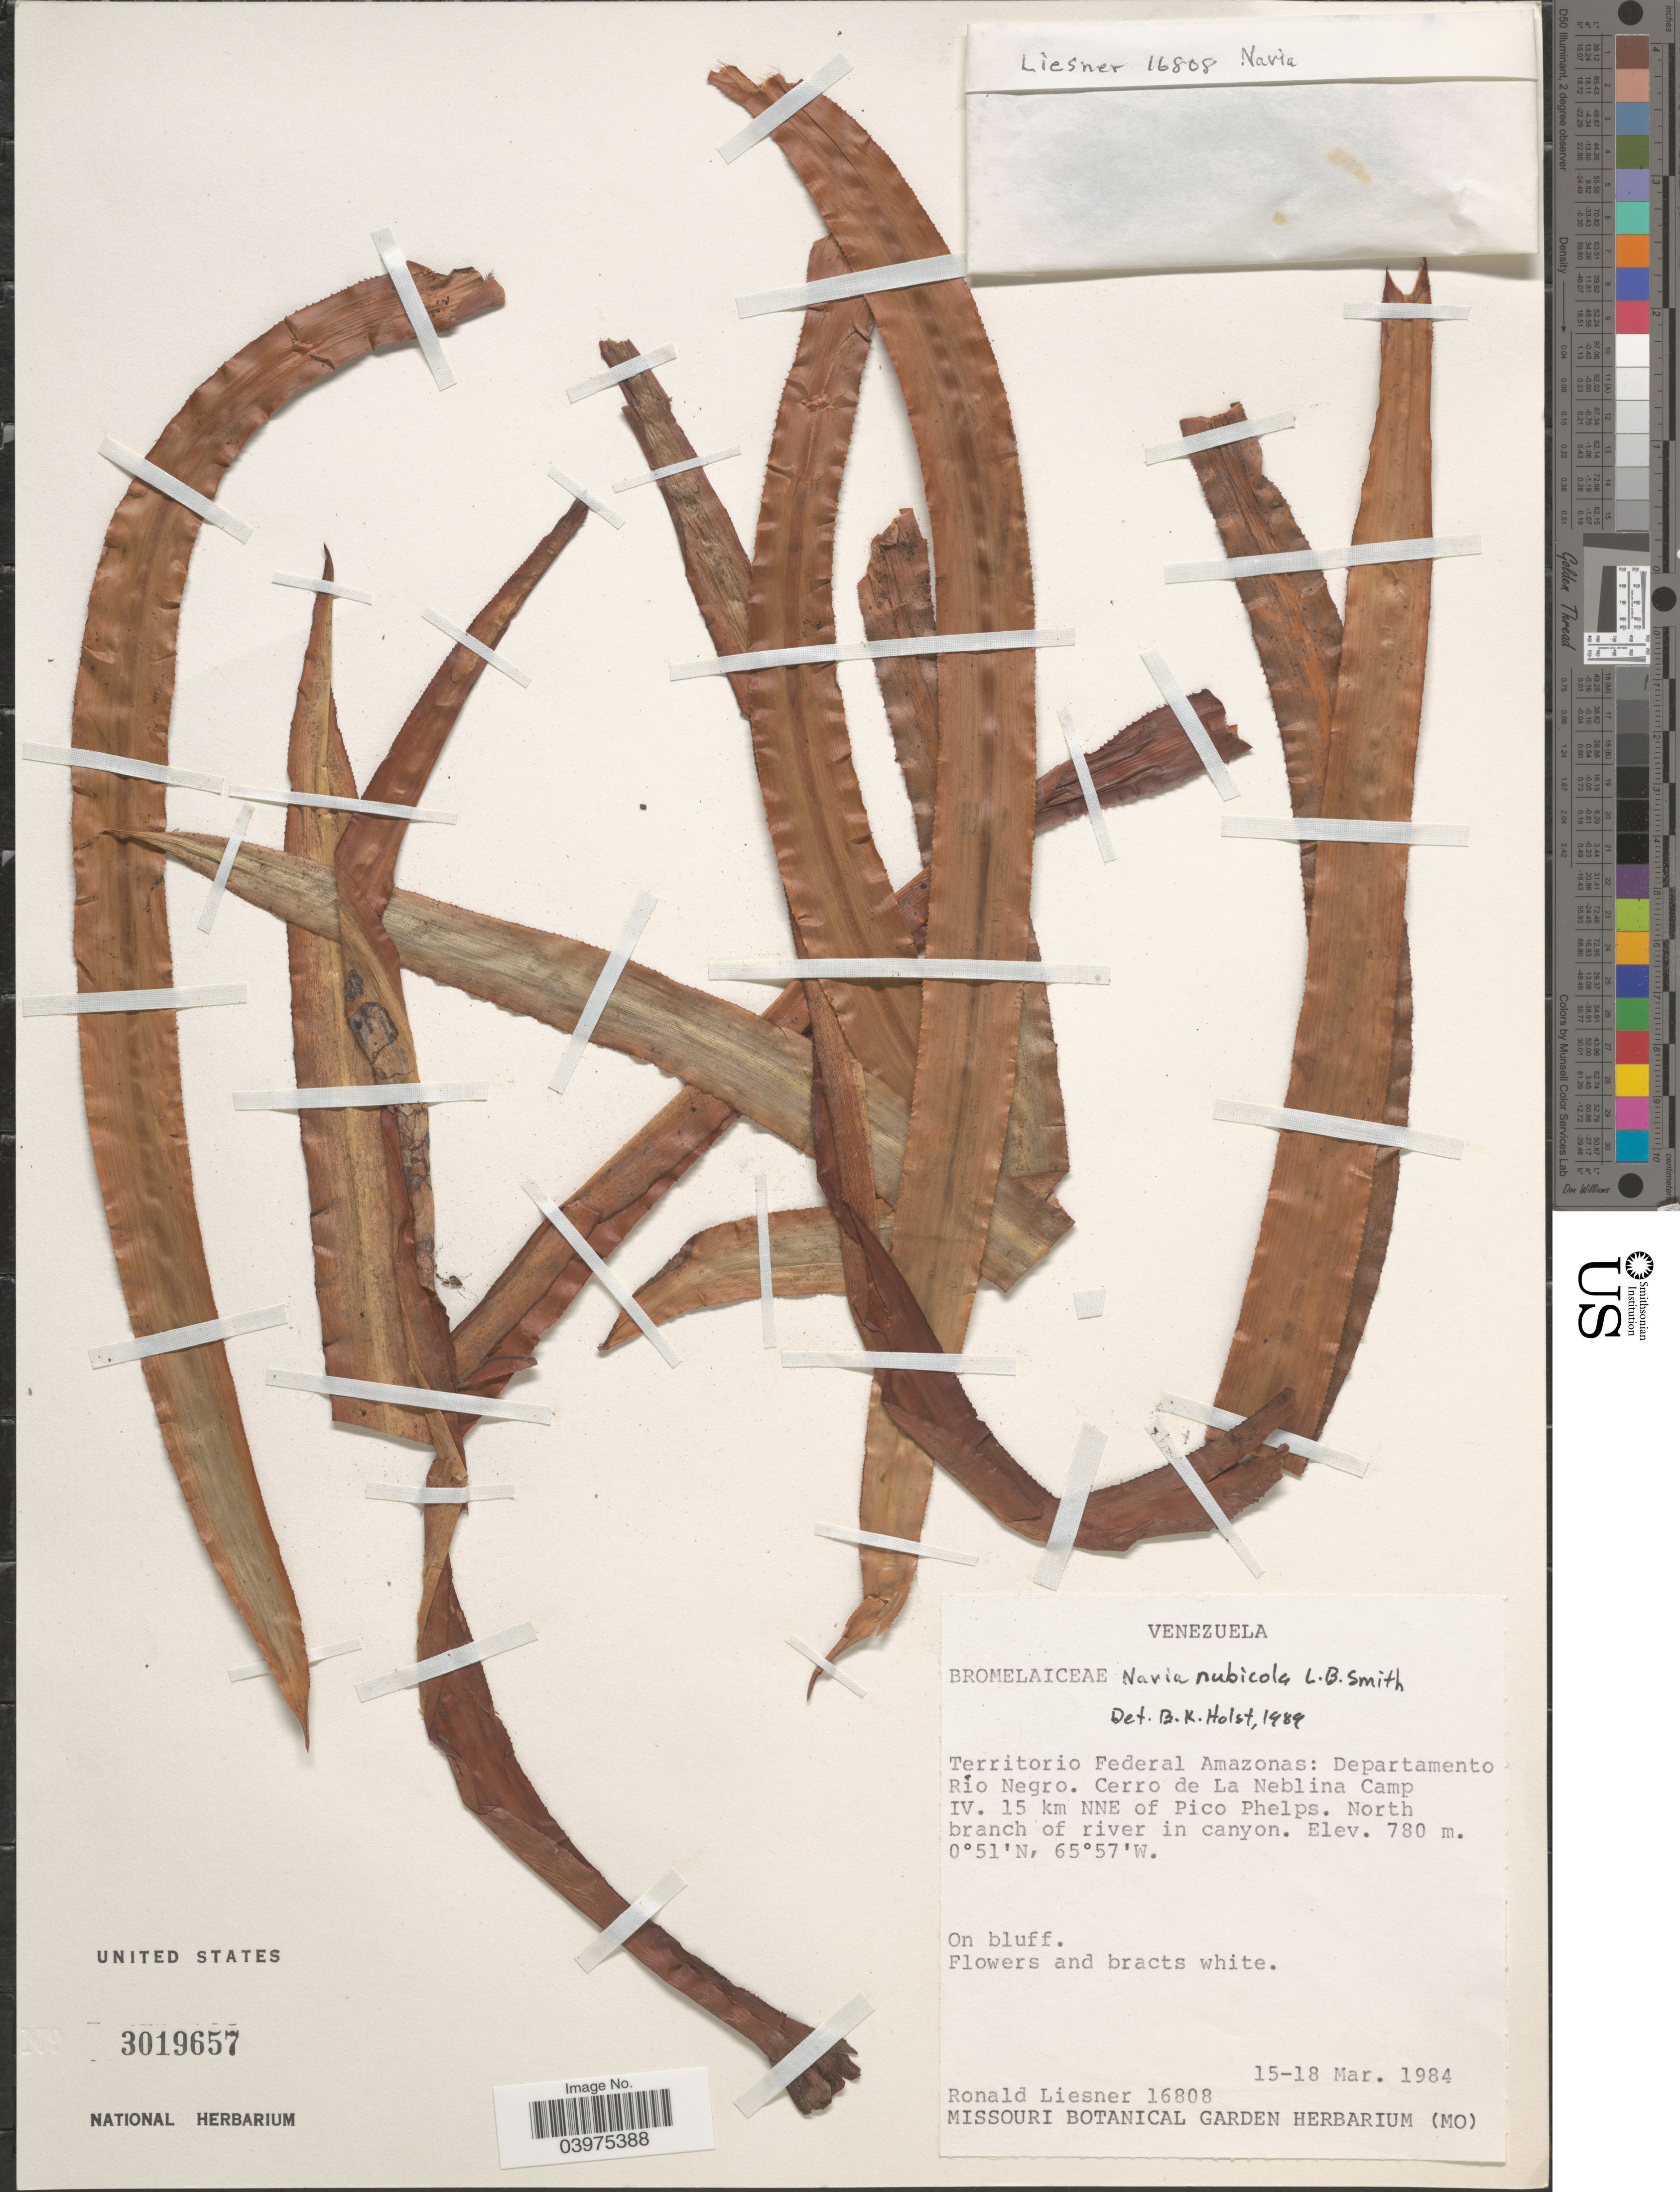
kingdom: Plantae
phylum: Tracheophyta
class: Liliopsida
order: Poales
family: Bromeliaceae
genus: Navia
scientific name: Navia nubicola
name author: L.B. Sm.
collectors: R. L. Liesner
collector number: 16808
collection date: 1984-03-15/1984-03-18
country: Venezuela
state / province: Amazonas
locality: Territorio Federal Amazonas: Departamento Río Negro. Cerro de La Neblina Camp IV. 15 km NNE of Pico Phelps. North branch of river in canyon.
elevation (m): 780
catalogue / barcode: US 3019657